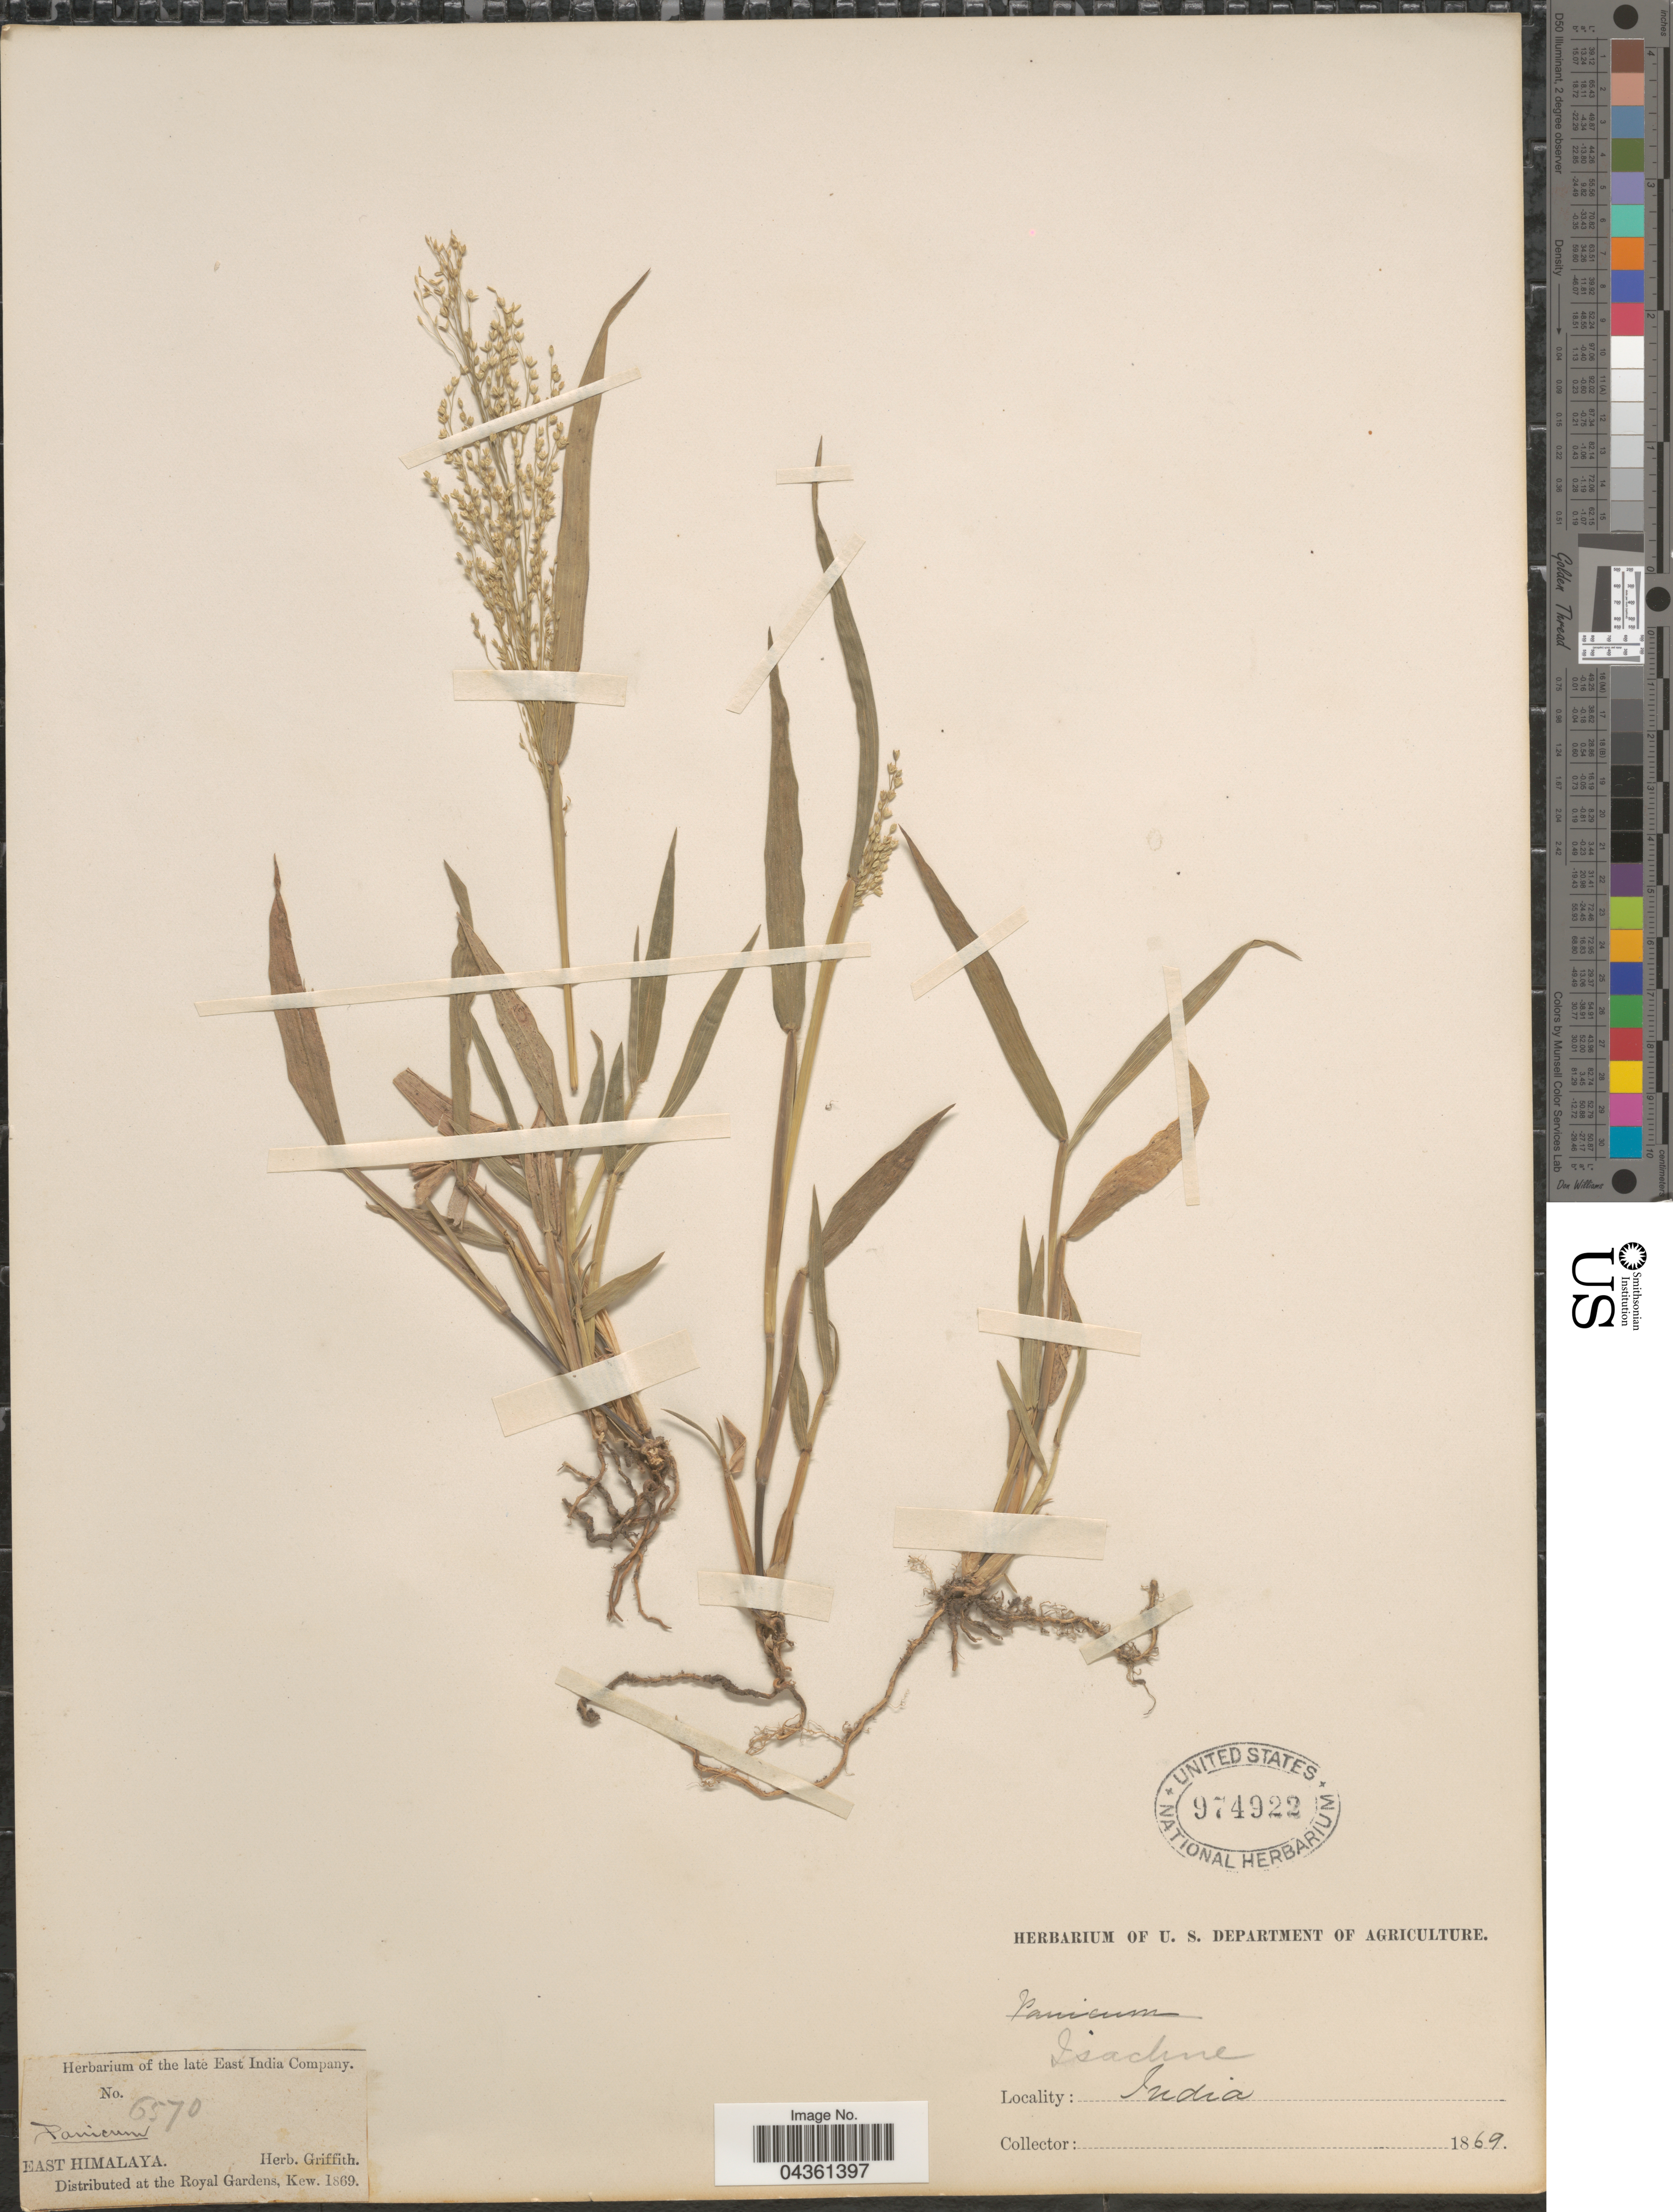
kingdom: Plantae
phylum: Tracheophyta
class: Liliopsida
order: Poales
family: Poaceae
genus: Isachne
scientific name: Isachne albens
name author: Trin.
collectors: ex herb. Griffith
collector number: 6570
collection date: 1869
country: India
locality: East Himalaya.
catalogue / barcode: US 974922